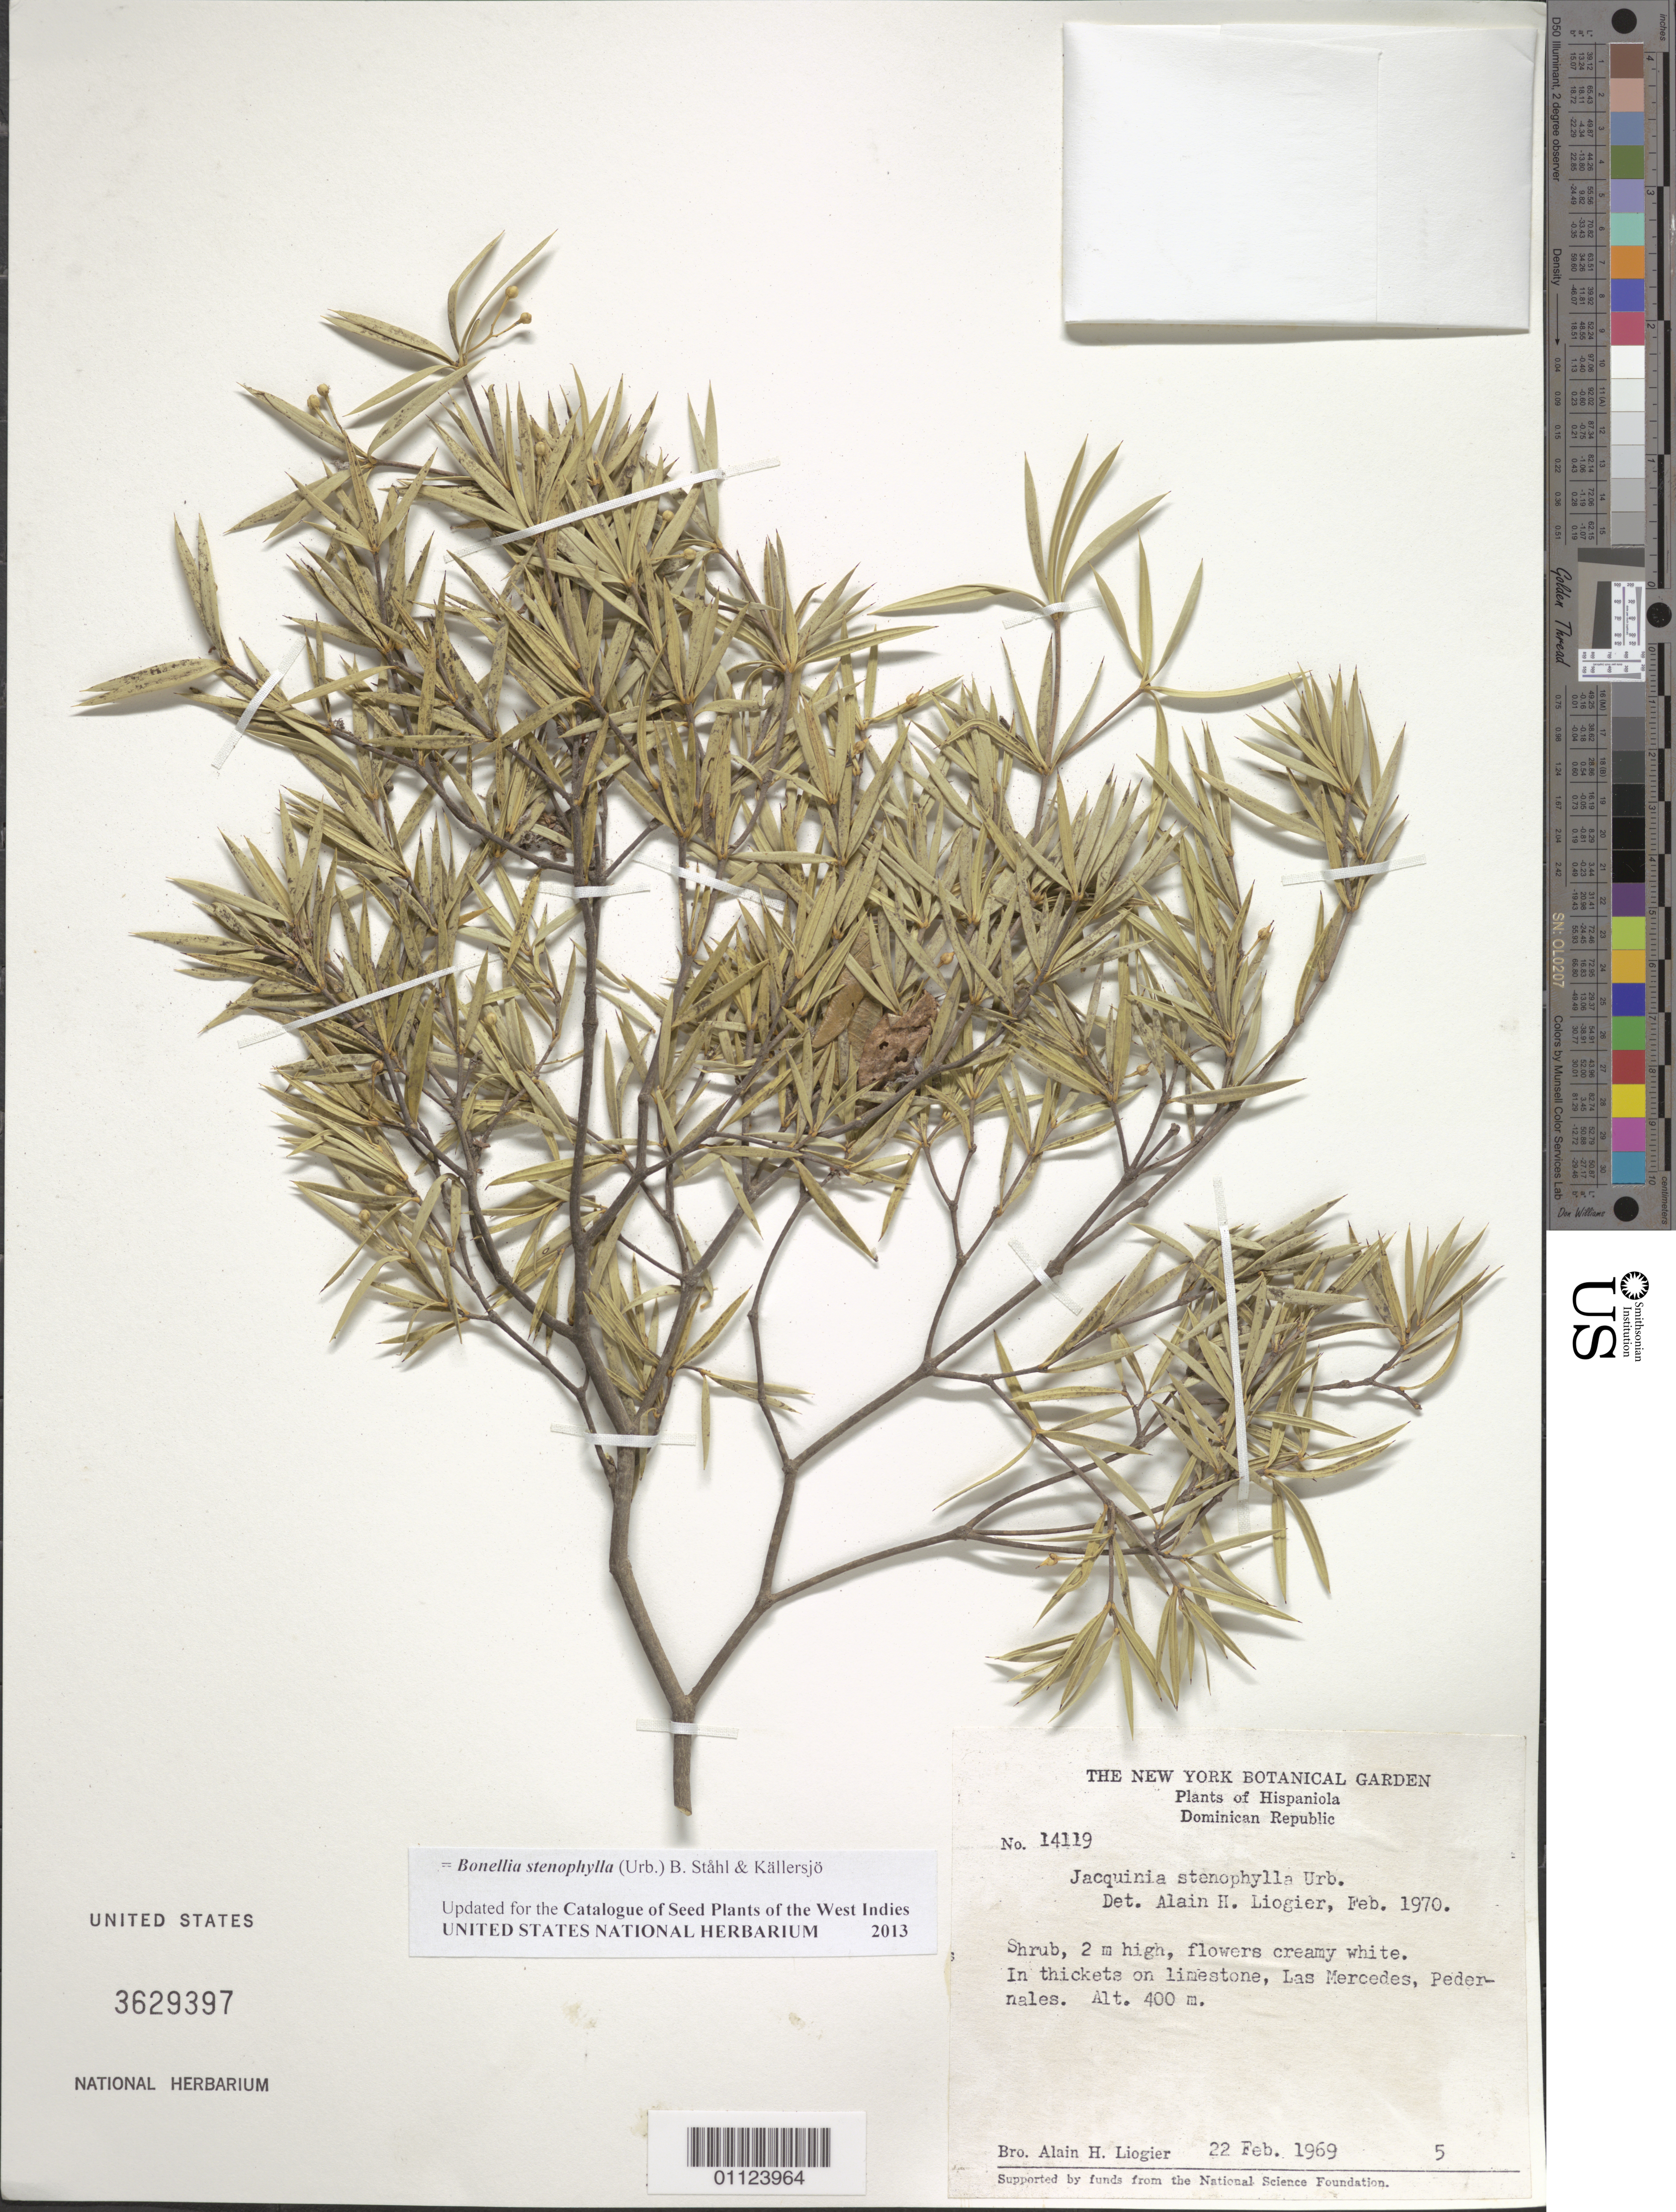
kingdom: Plantae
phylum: Tracheophyta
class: Magnoliopsida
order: Ericales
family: Primulaceae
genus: Jacquinia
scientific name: Jacquinia stenophylla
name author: Urb.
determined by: Liogier, Alain H.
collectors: A. H. Liogier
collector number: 14119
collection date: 1969-02-22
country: Dominican Republic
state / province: Pedernales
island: Hispaniola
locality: Las Mercedes.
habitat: In thickets on limestone.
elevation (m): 400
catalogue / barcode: US 3629397